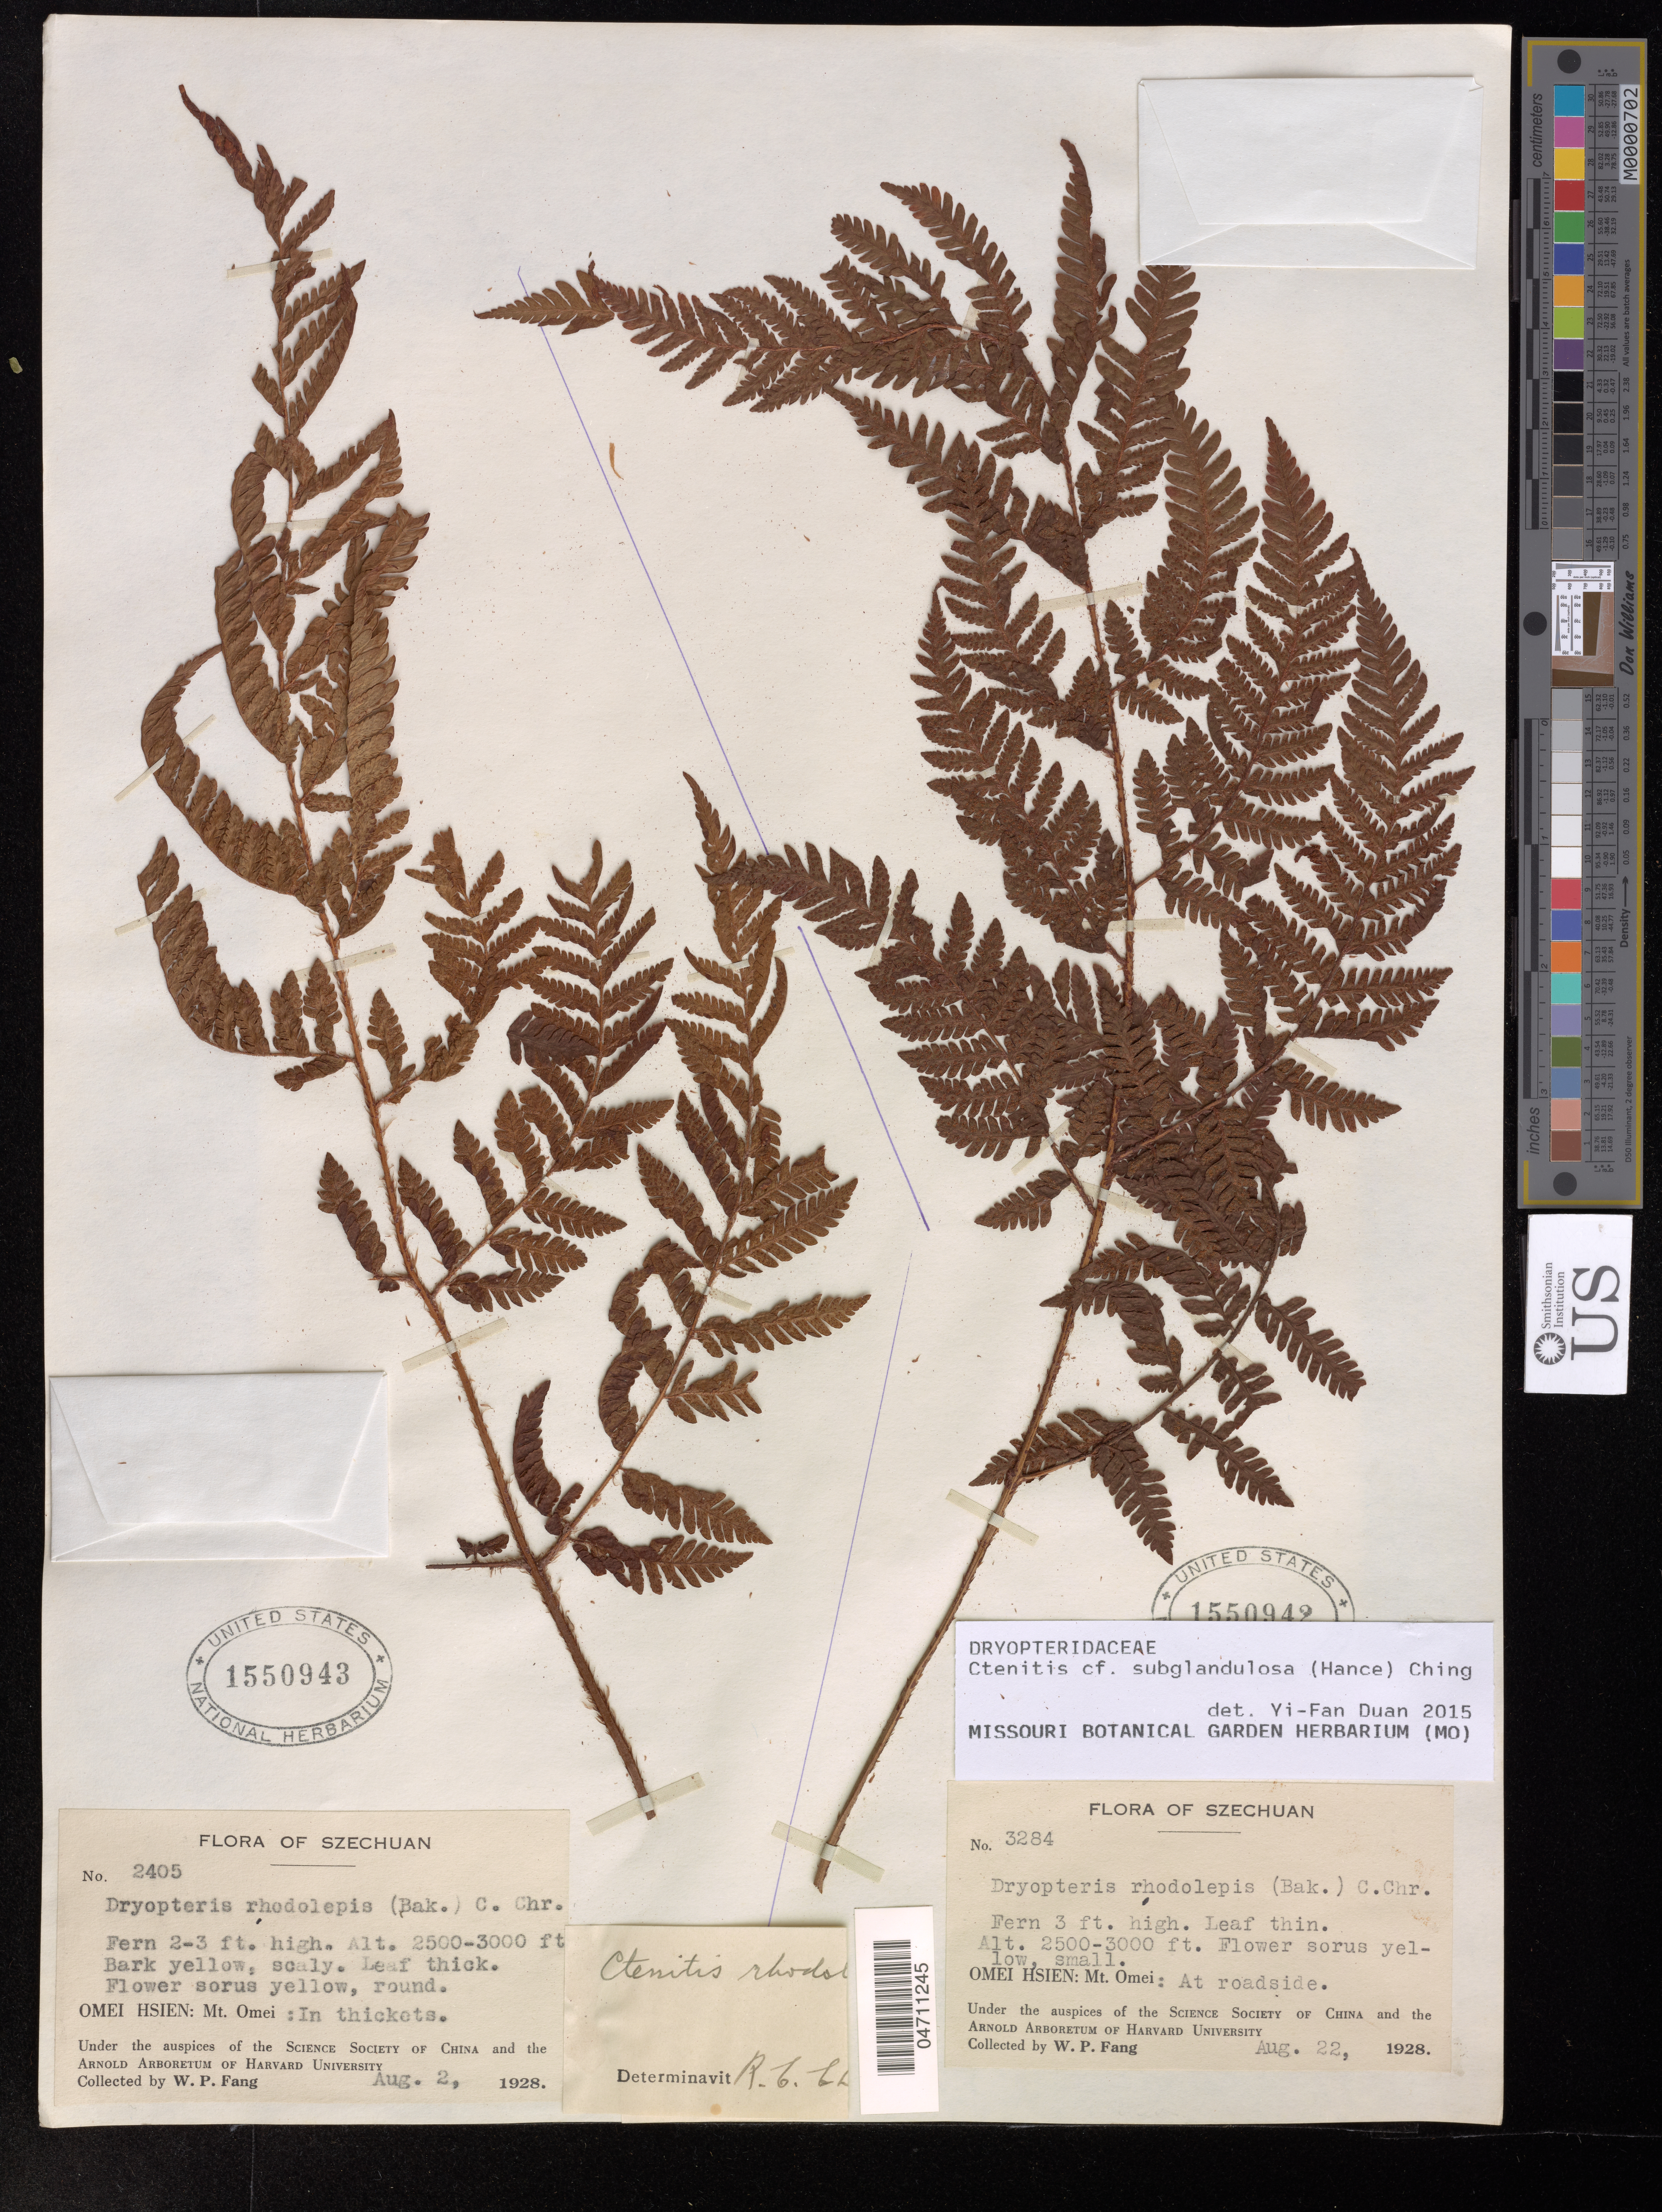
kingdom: Plantae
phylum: Tracheophyta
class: Polypodiopsida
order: Polypodiales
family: Dryopteridaceae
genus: Ctenitis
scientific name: Ctenitis subglandulosa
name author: (Hance) Ching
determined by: Duan, Yi F.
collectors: W. P. Fang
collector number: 3284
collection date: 1928-08-22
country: China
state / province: Sichuan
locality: Szechuan, Omei Hsien: Mt. Omei: At roadside.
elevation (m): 762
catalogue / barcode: US 1550942-2